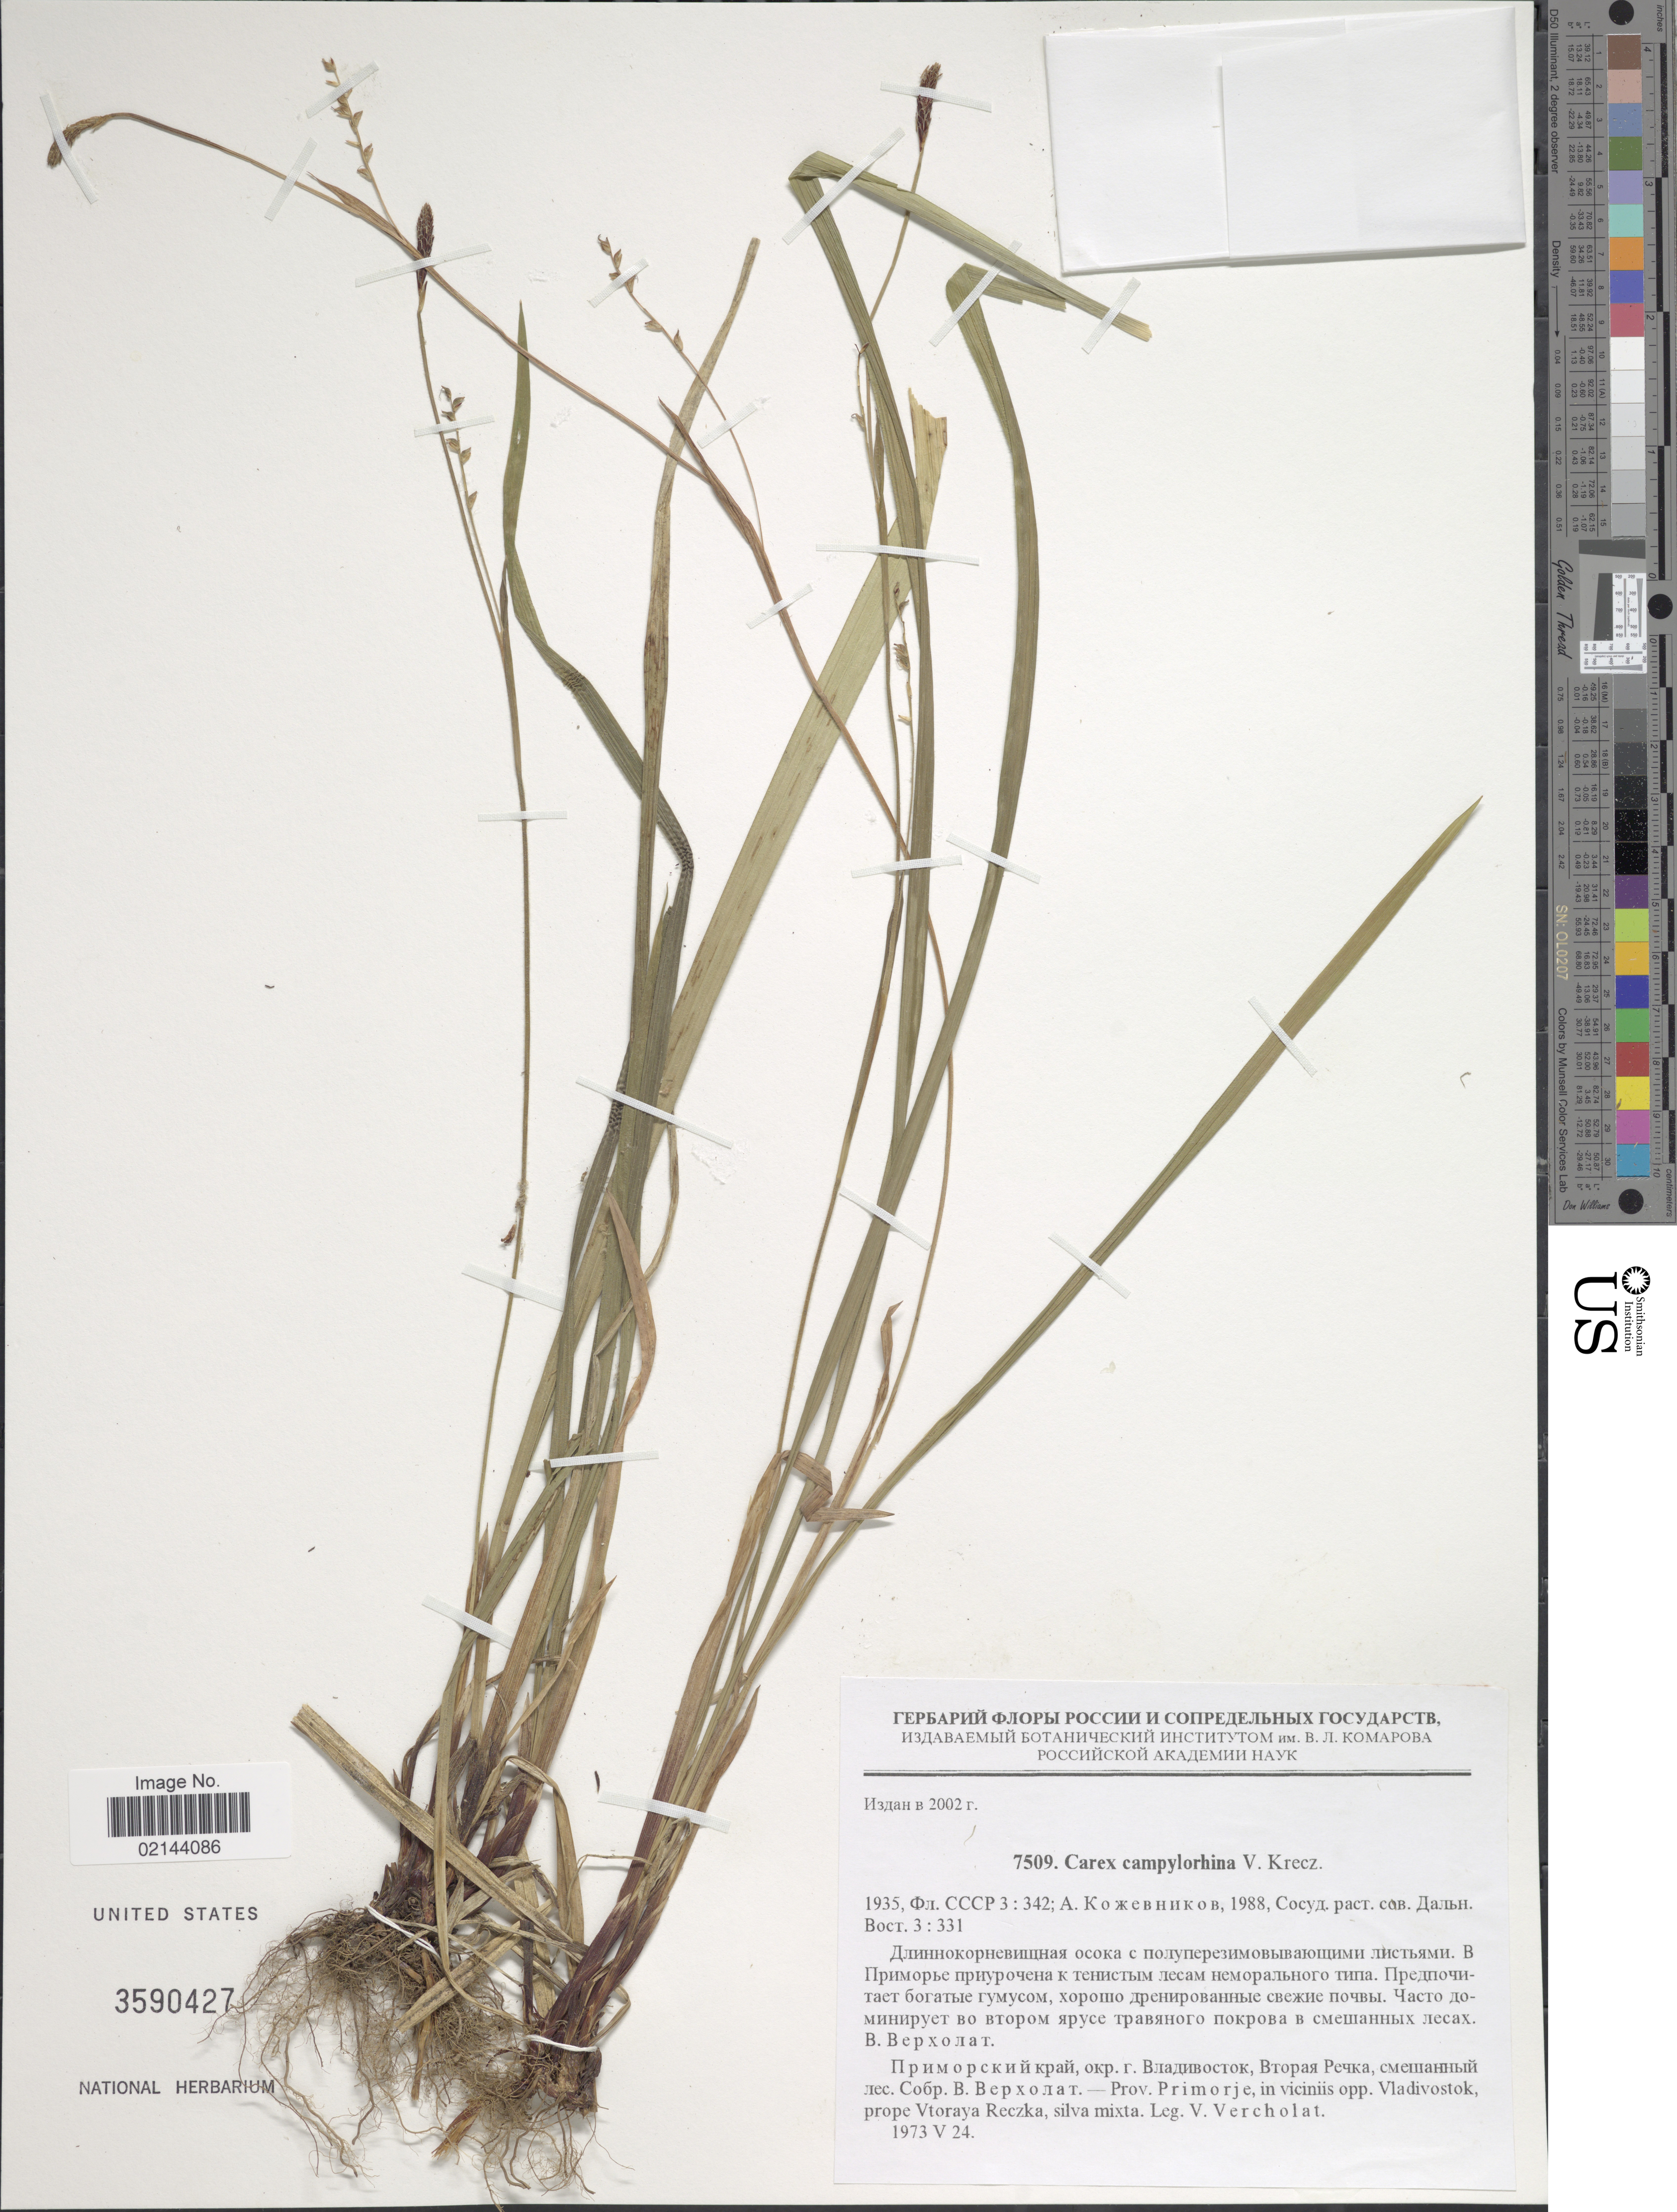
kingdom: Plantae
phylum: Tracheophyta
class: Liliopsida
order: Poales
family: Cyperaceae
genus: Carex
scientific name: Carex campylorhina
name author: V.I. Krecz.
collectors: V. Vercholat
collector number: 7509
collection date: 1973-05-24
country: Russian Federation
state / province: Primorsky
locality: Prov. Primorje, in viciniis opp. Vladivostok, prope Vtoraya Reczka, silva mixta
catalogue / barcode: US 3590427